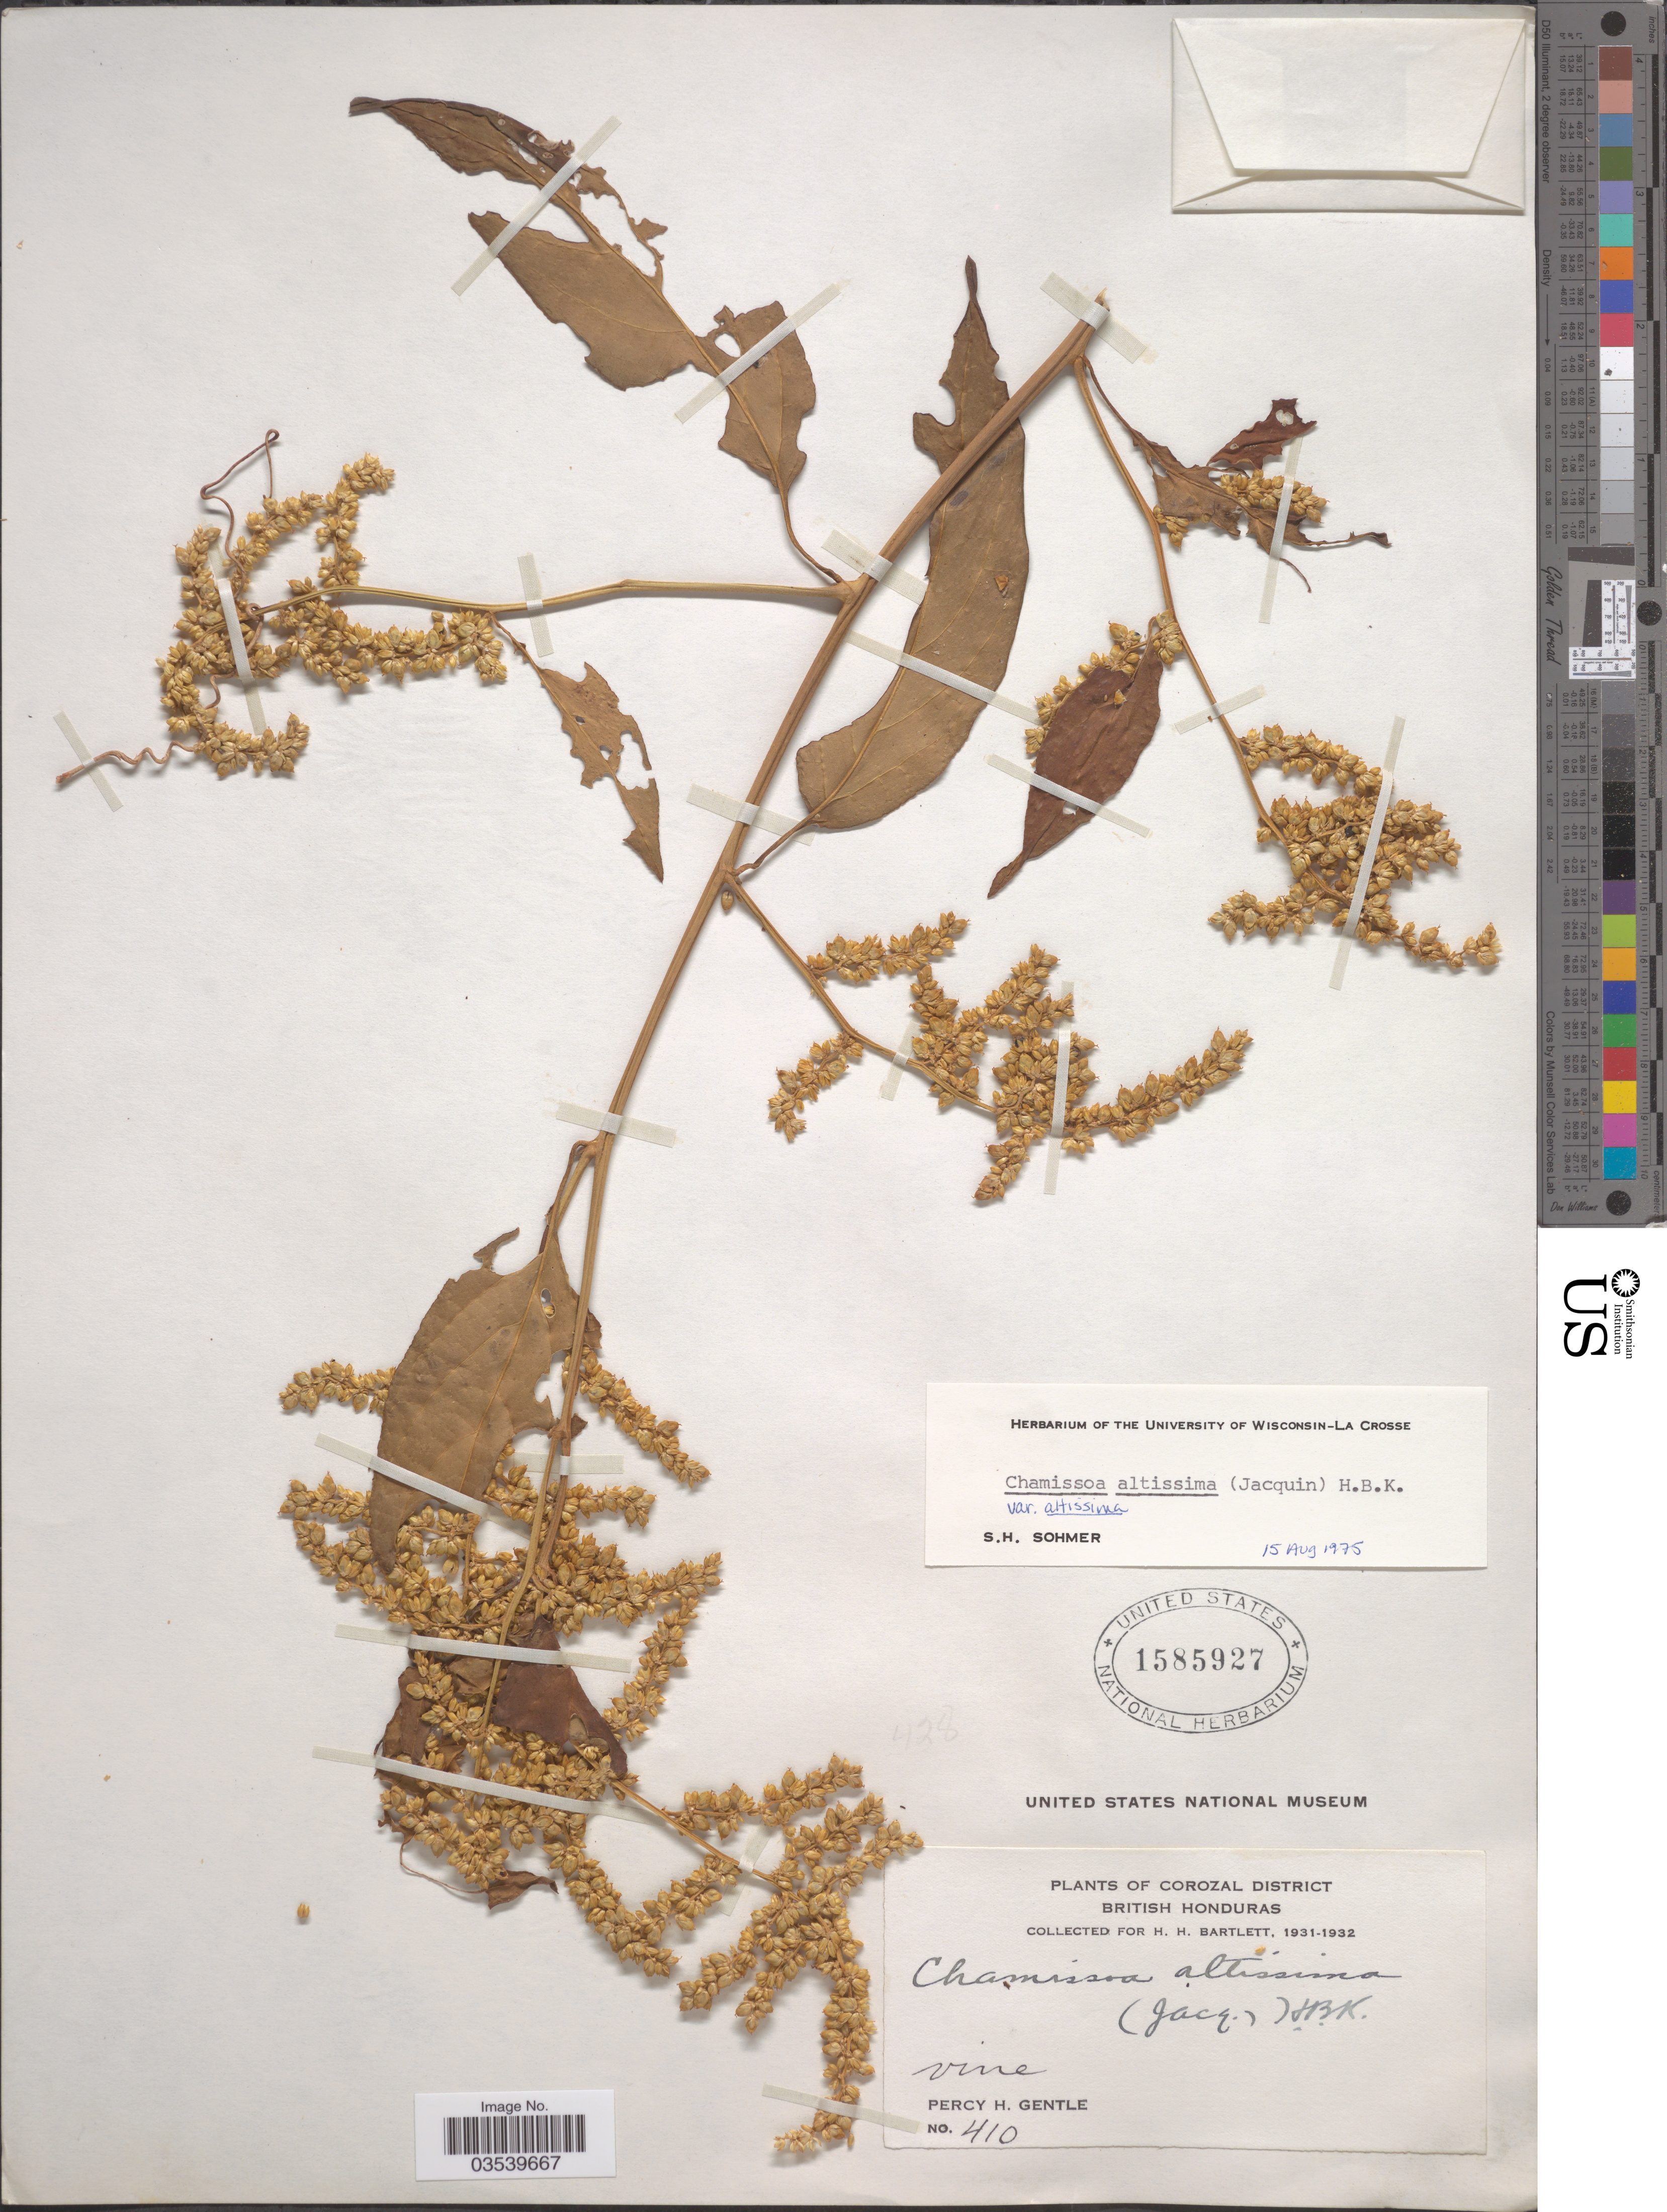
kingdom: Plantae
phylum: Tracheophyta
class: Magnoliopsida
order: Caryophyllales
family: Amaranthaceae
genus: Chamissoa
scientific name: Chamissoa altissima var. altissima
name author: (Jacq.) Kunth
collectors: P. H. Gentle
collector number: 410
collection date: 1931/1932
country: Belize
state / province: Corozal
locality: Corozal District. British Honduras.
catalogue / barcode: US 1585927